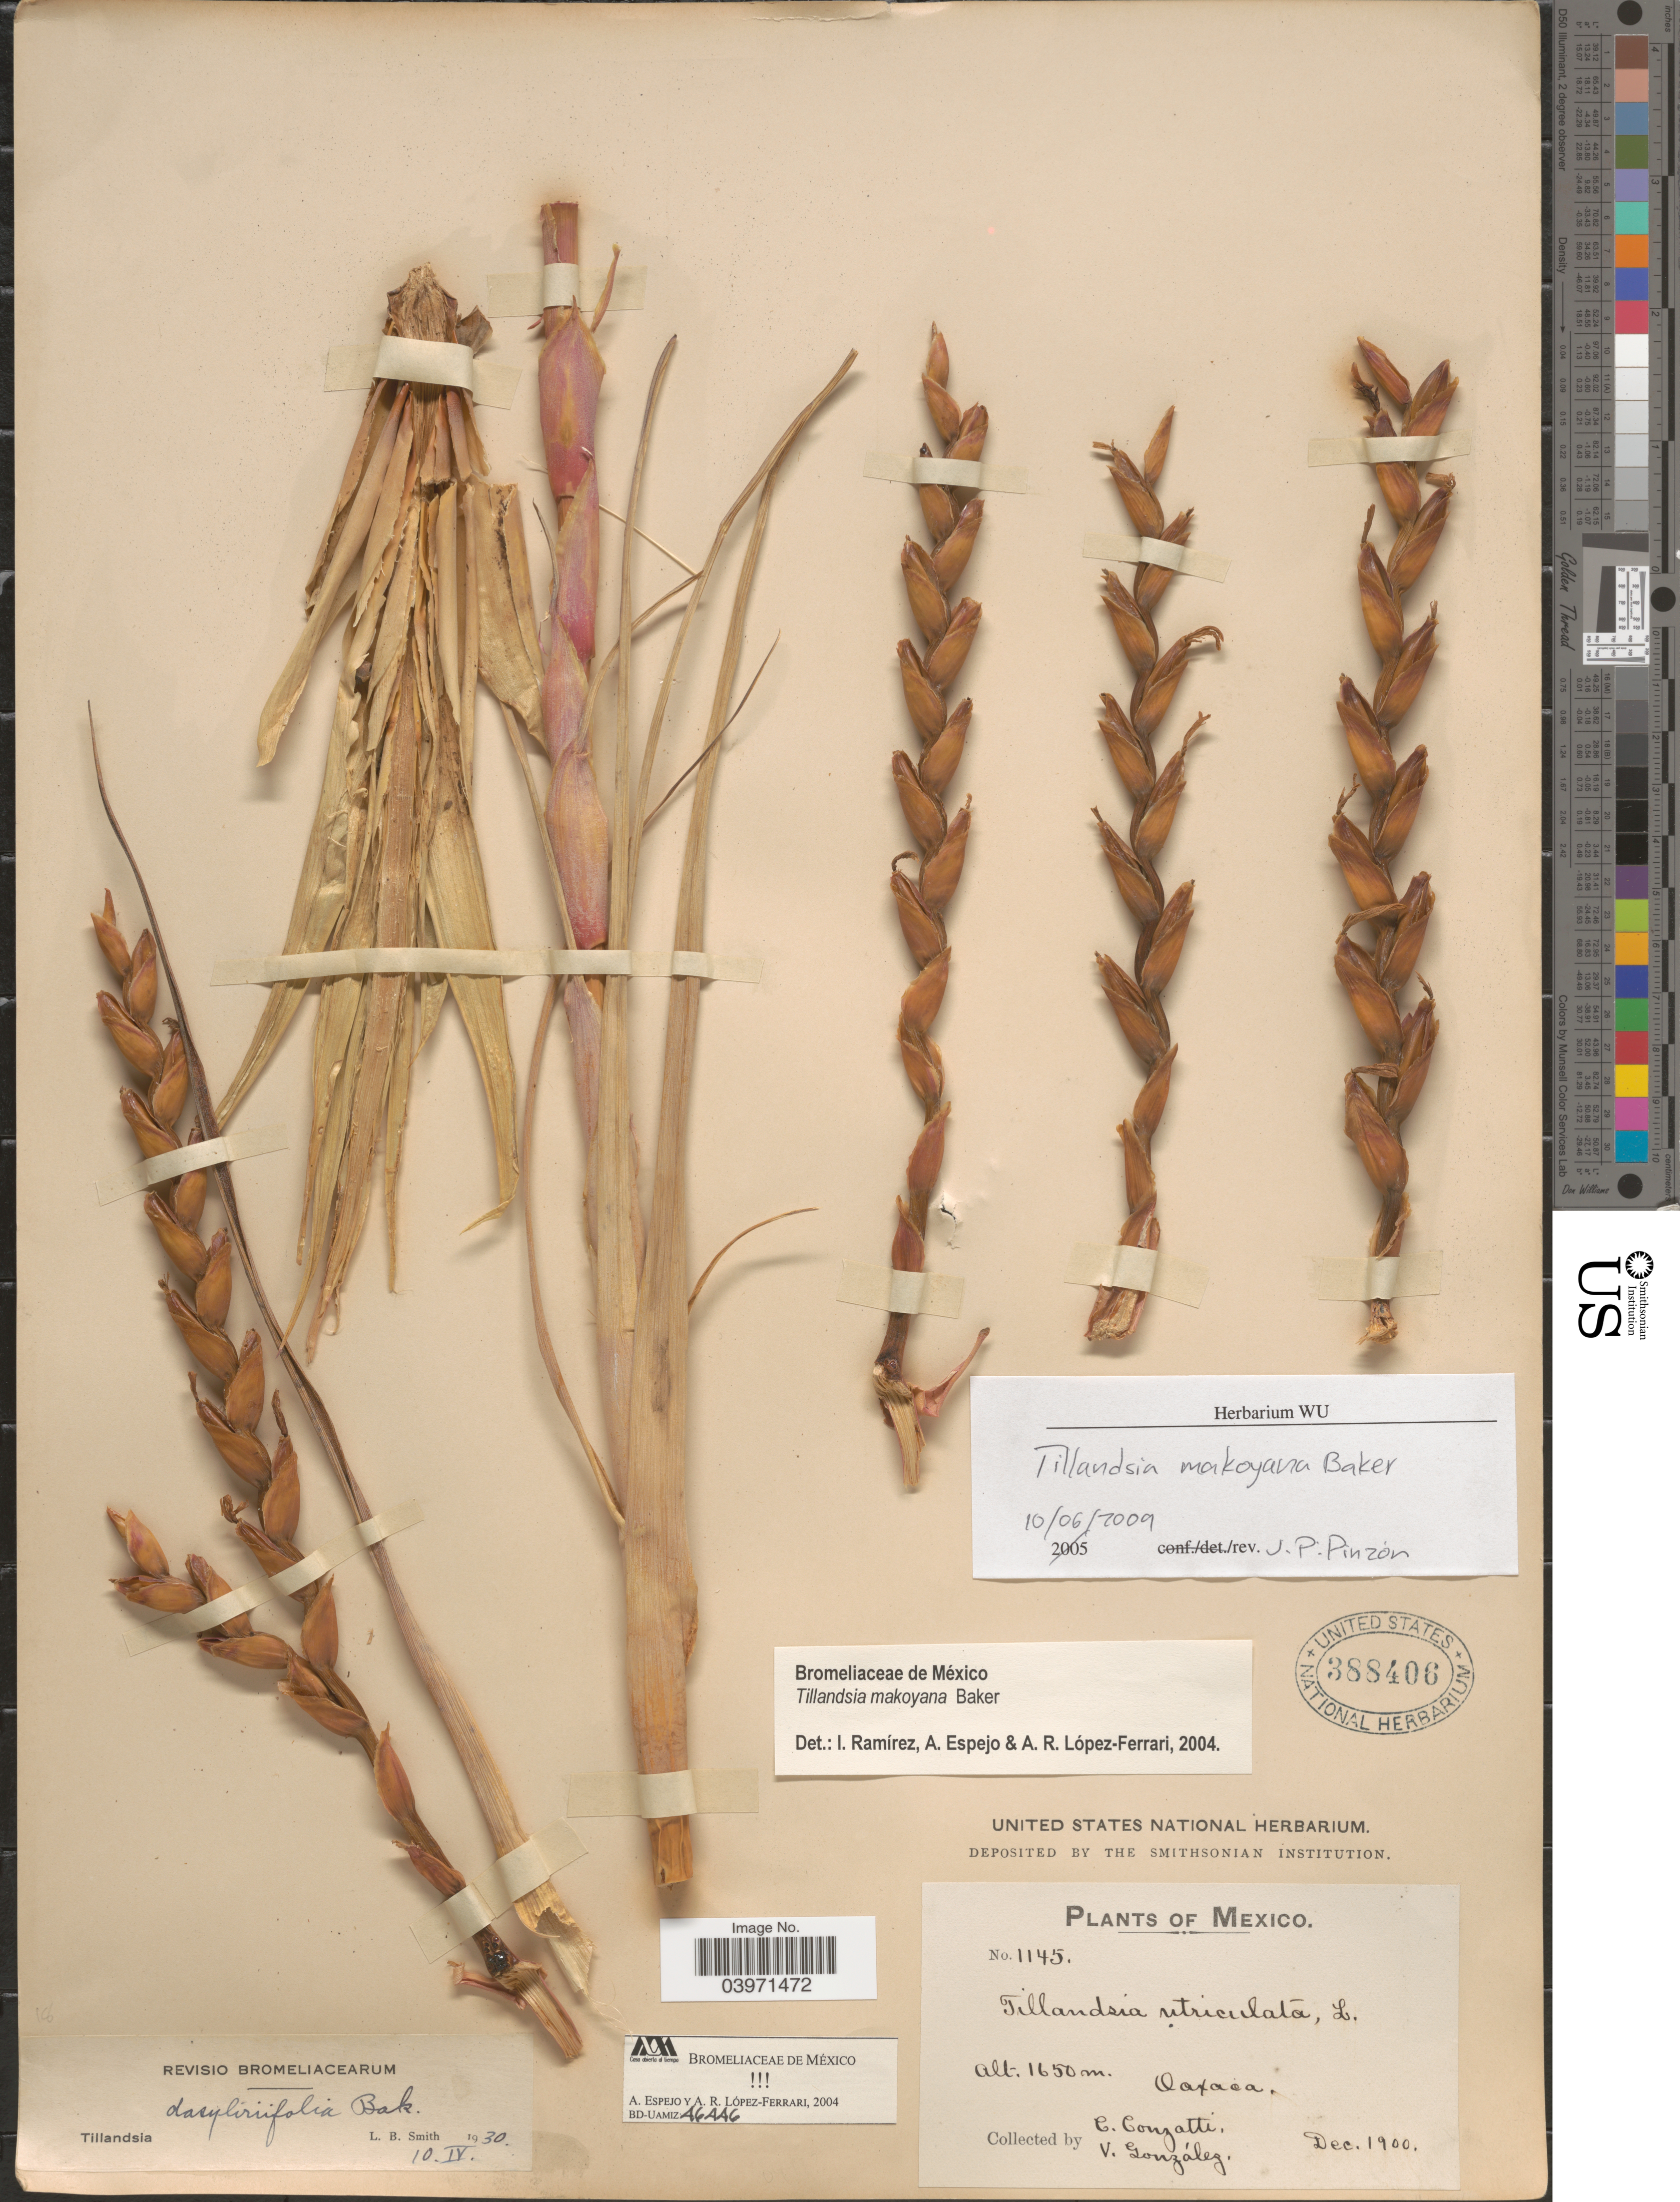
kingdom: Plantae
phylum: Tracheophyta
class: Liliopsida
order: Poales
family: Bromeliaceae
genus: Tillandsia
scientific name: Tillandsia makoyana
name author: Baker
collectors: C. Conzatti & V. González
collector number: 1145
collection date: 1900-12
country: Mexico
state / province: Oaxaca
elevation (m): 1650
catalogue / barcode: US 388406